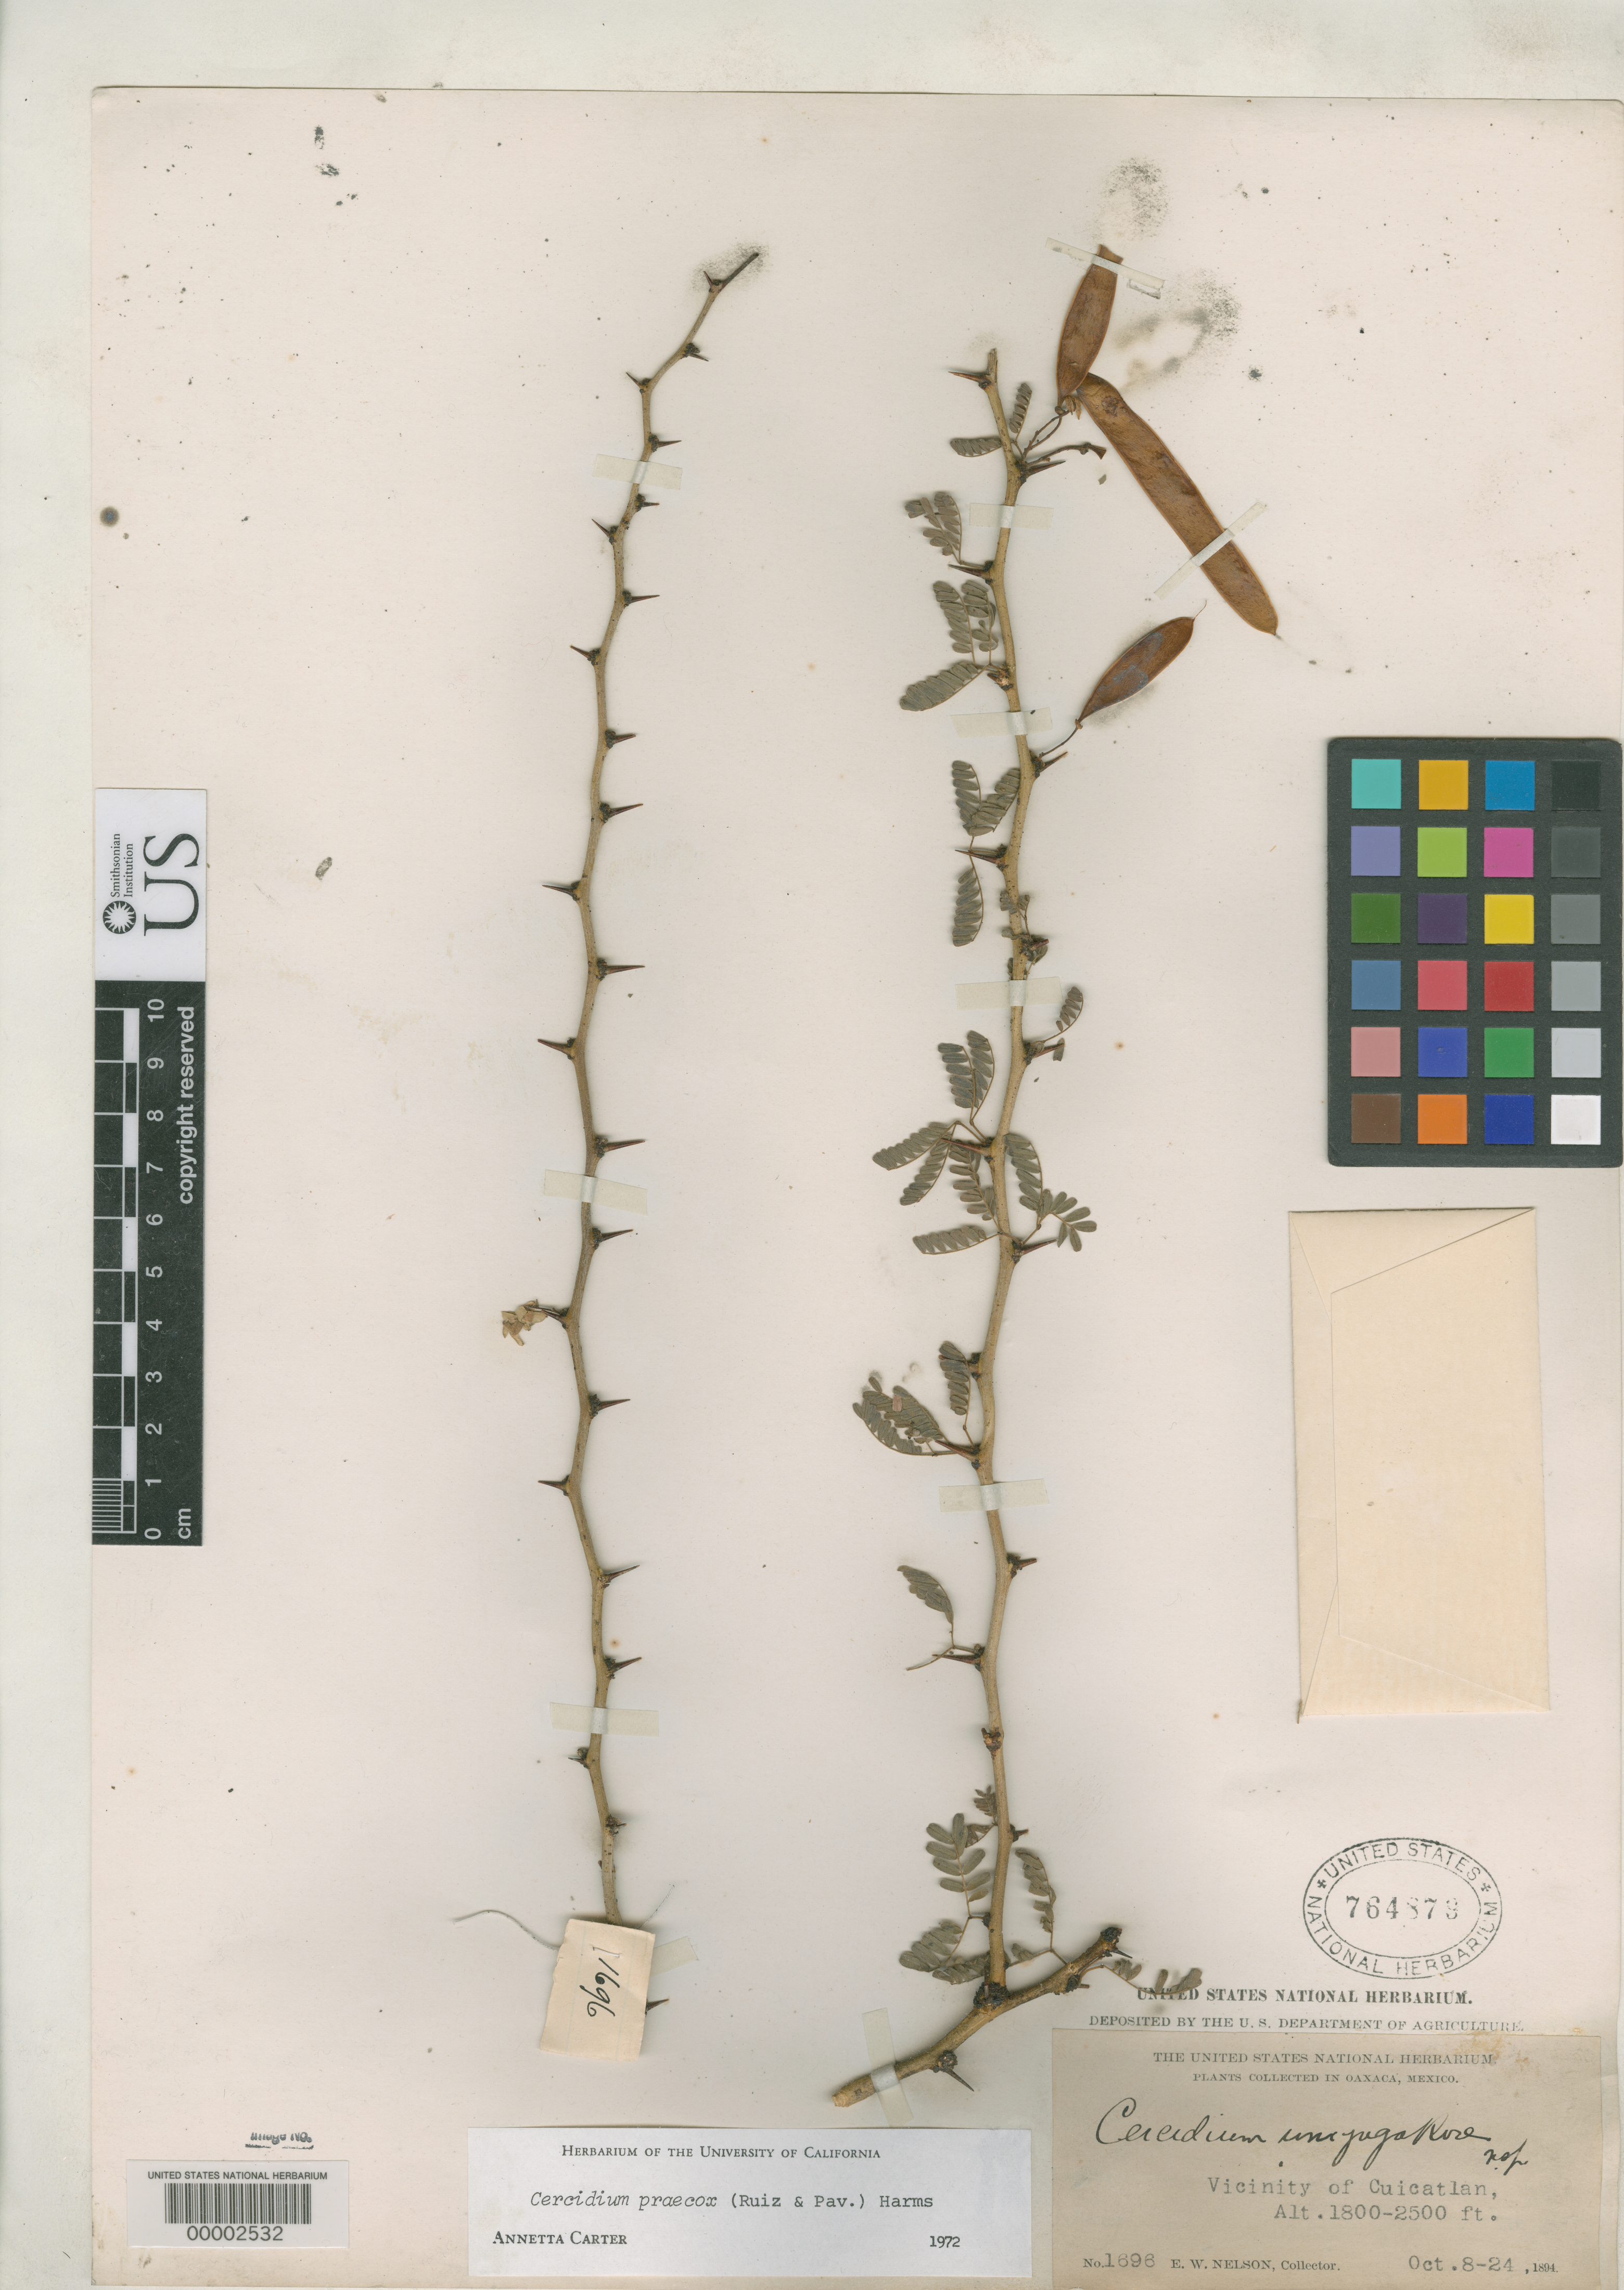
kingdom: Plantae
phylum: Tracheophyta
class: Magnoliopsida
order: Fabales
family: Fabaceae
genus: Cercidium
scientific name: Cercidium unijugum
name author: Rose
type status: Holotype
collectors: E. W. Nelson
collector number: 1696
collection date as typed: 08 Oct 1894 to 24 Oct 1894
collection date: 1894-10-08/1894-10-24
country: Mexico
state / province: Oaxaca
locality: Near Cuicatlan.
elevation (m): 549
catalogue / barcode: US 764879